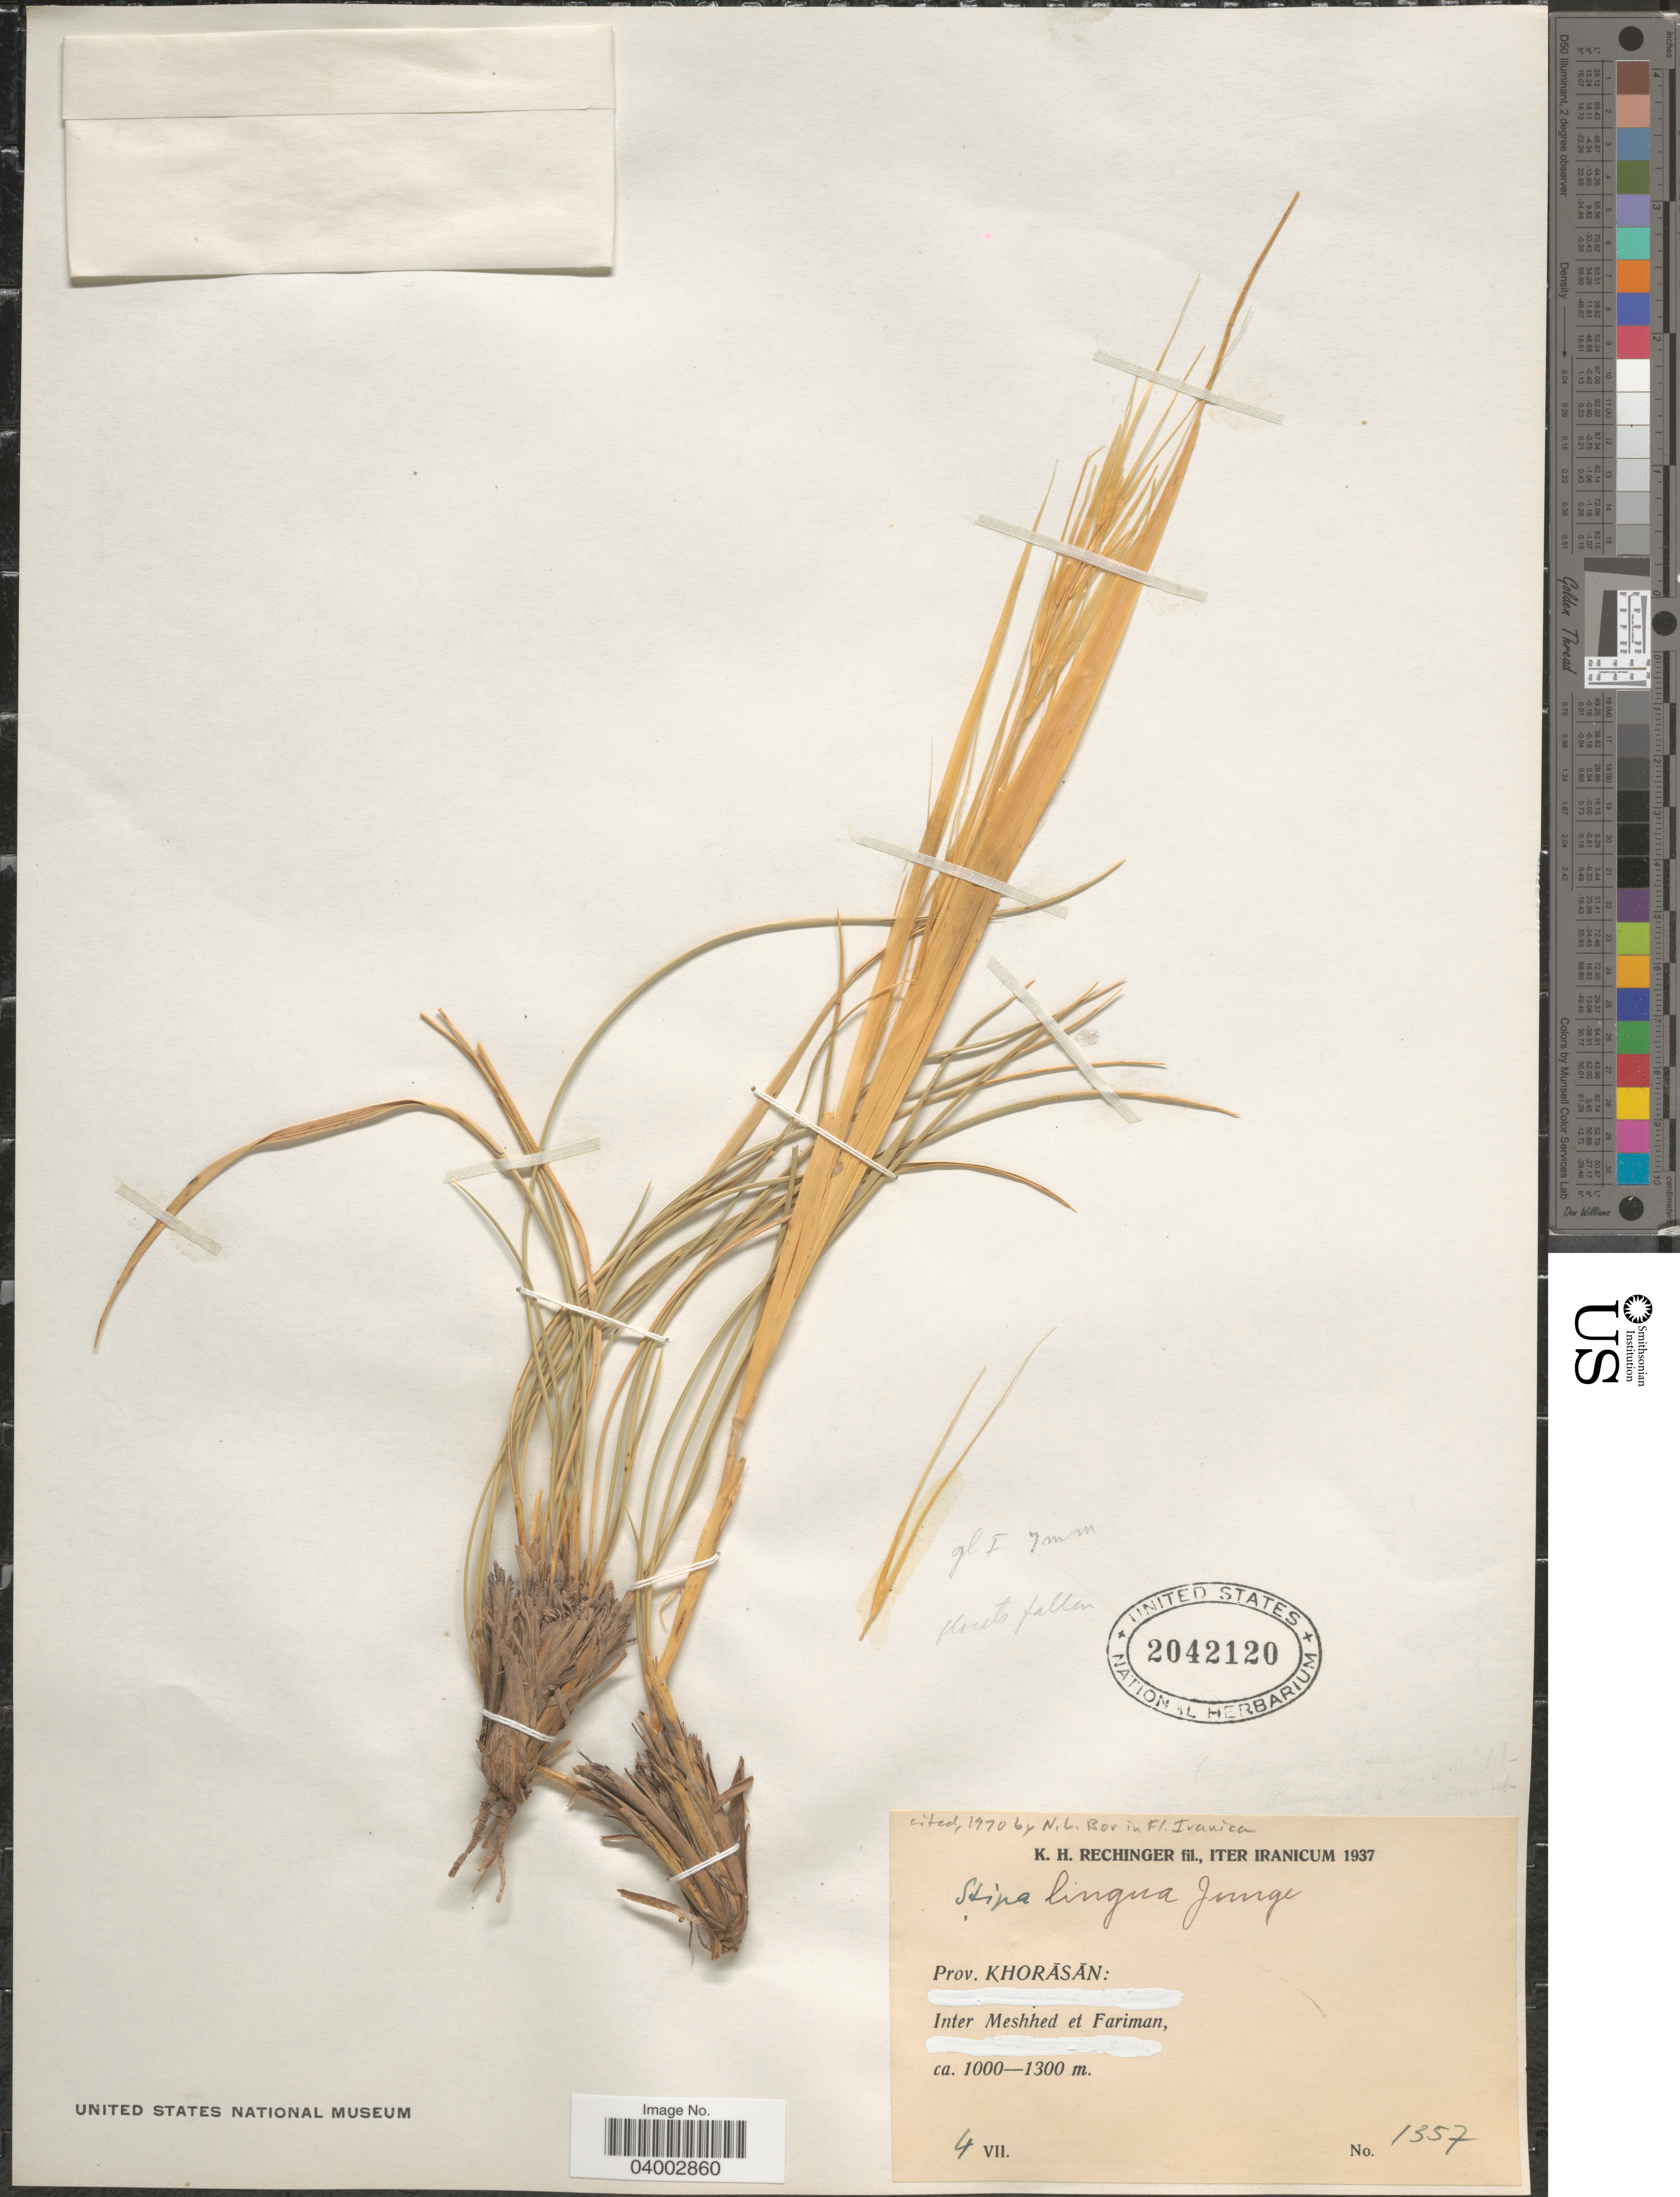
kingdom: Plantae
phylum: Tracheophyta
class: Liliopsida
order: Poales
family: Poaceae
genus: Stipa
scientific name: Stipa lingua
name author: Junge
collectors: K. H. Rechinger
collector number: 1357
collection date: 1937-07-04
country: Iran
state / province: Khorasan [obsolete]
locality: Prov. Khorāsān: Inter Meshhed et Fariman.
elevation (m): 1000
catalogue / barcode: US 2042120